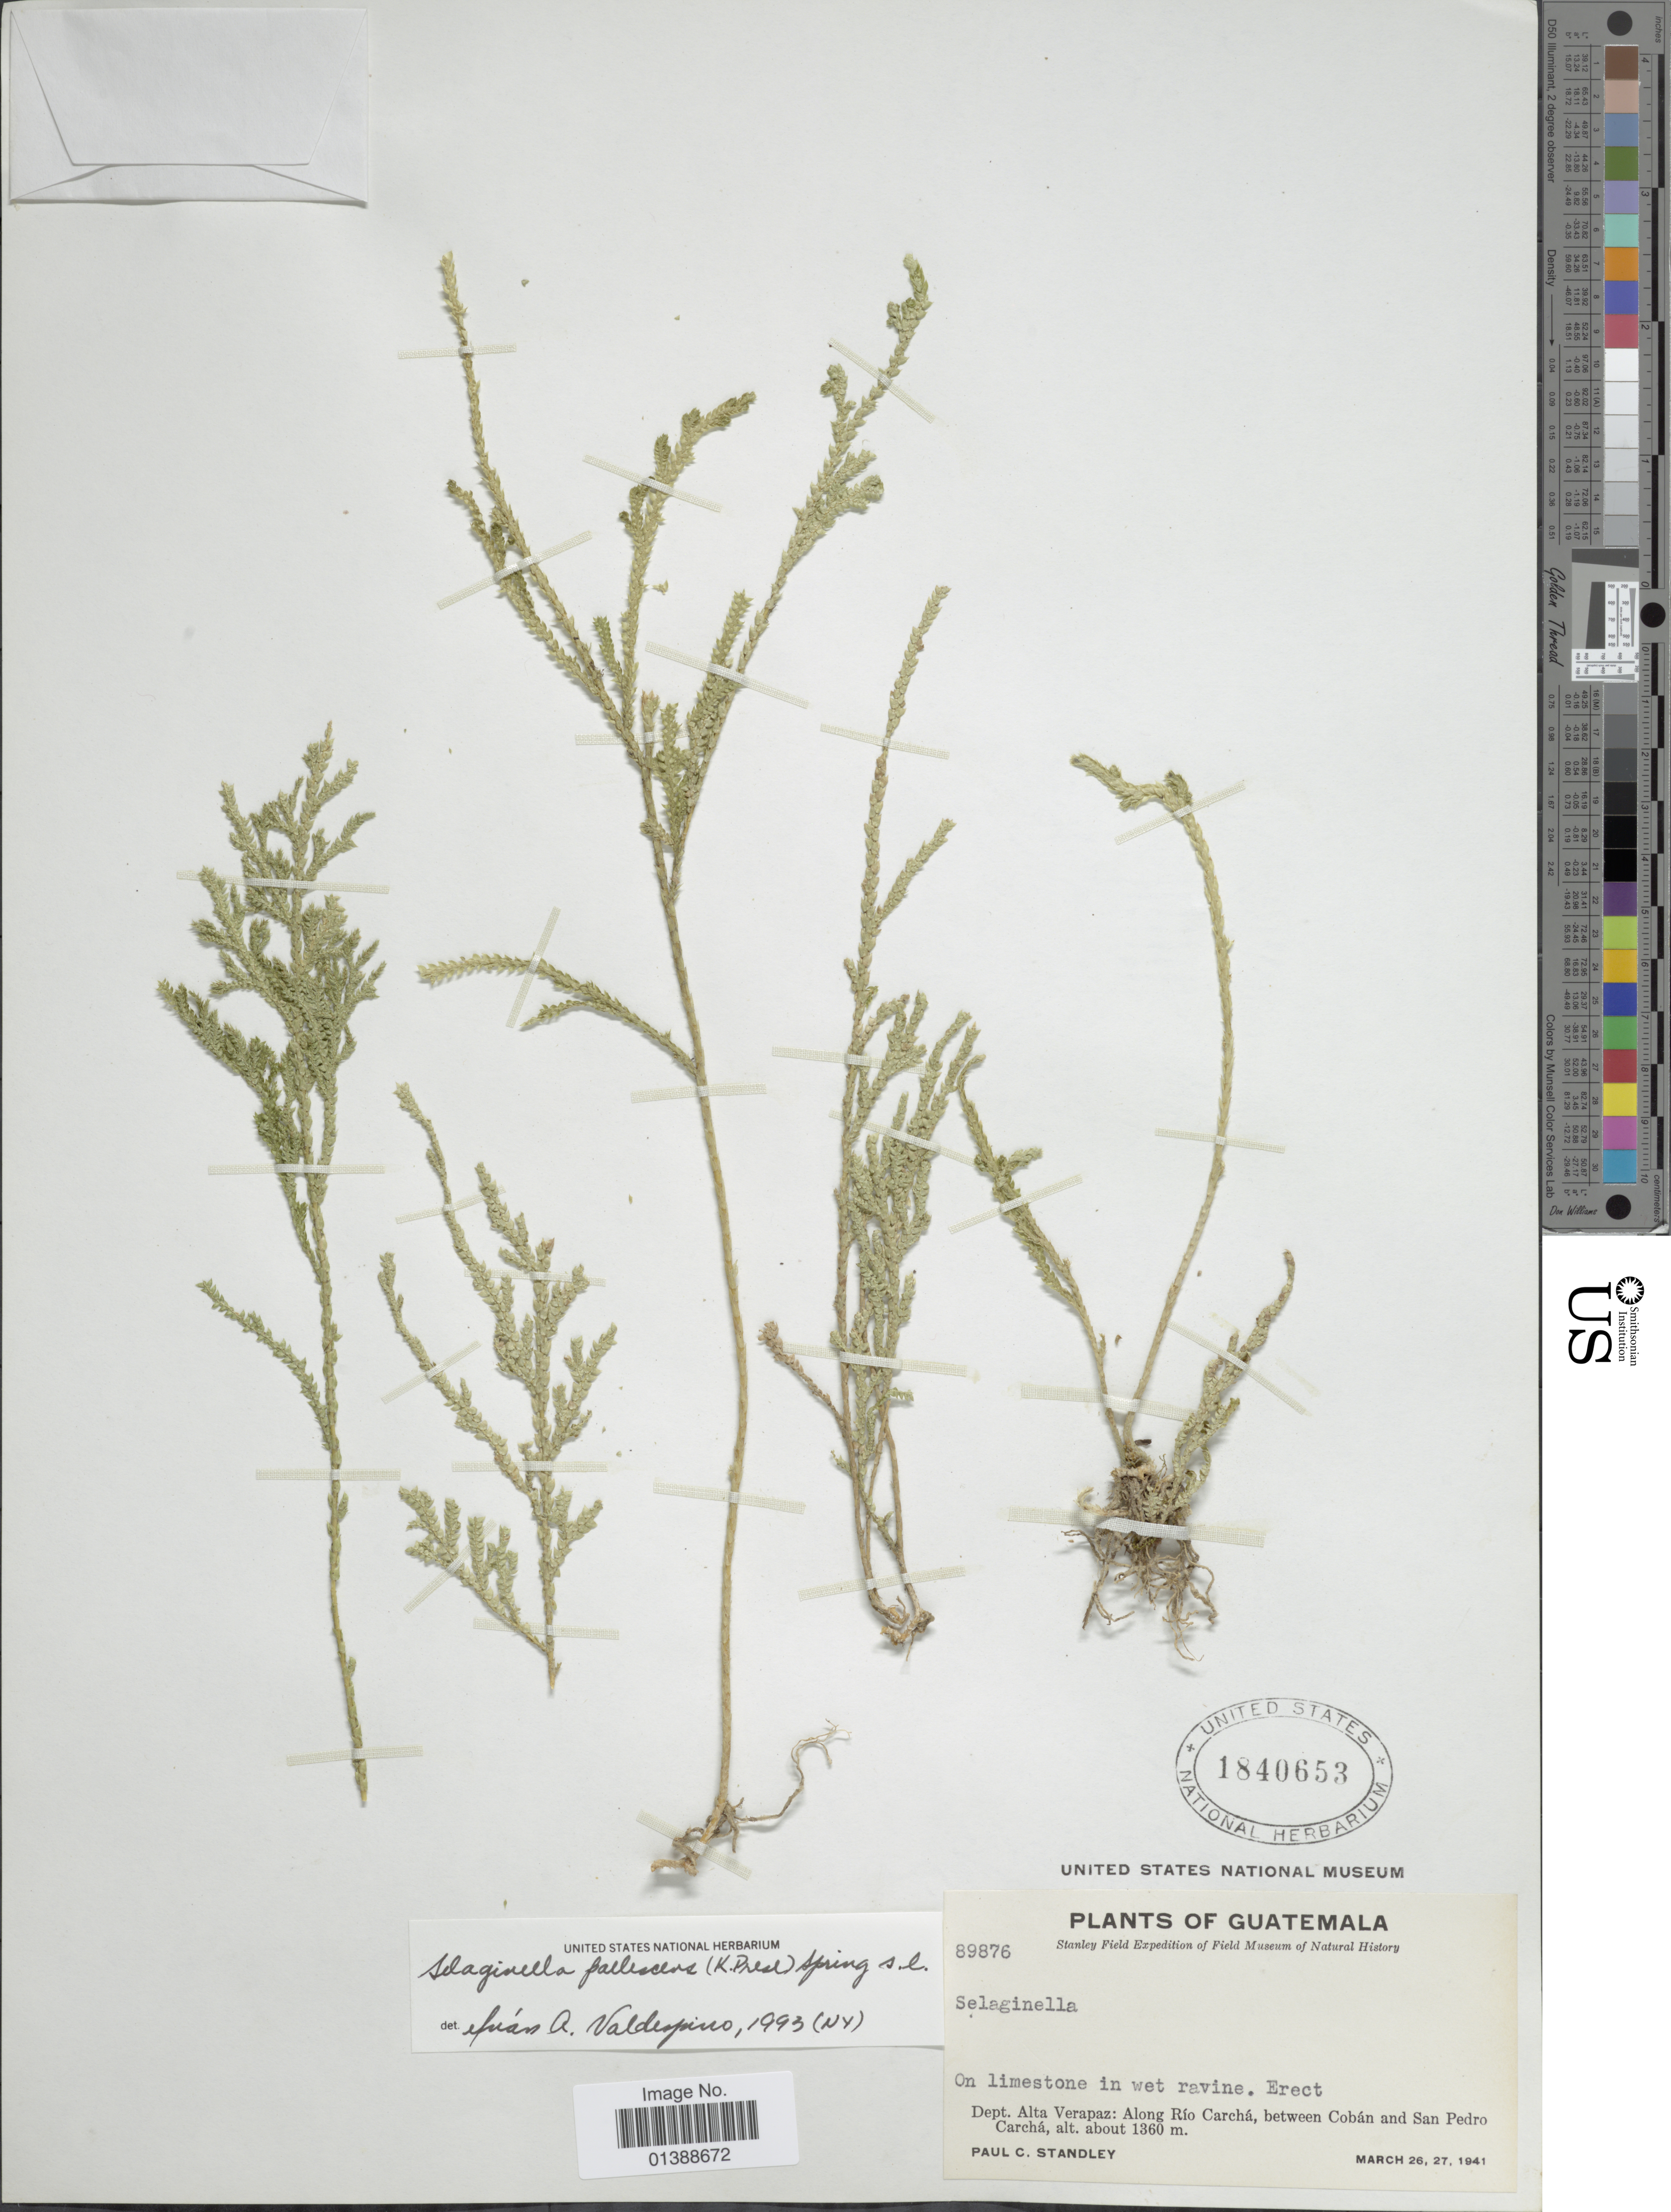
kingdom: Plantae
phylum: Tracheophyta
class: Lycopodiopsida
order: Selaginellales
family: Selaginellaceae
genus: Selaginella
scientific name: Selaginella pallescens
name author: (C. Presl) Spring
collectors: P. C. Standley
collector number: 89876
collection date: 1941-03-26/1941-03-27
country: Guatemala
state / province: Alta Verapaz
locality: Along Río Carchá, between Cobán and San Pedro Carchá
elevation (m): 1360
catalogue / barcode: US 1840653